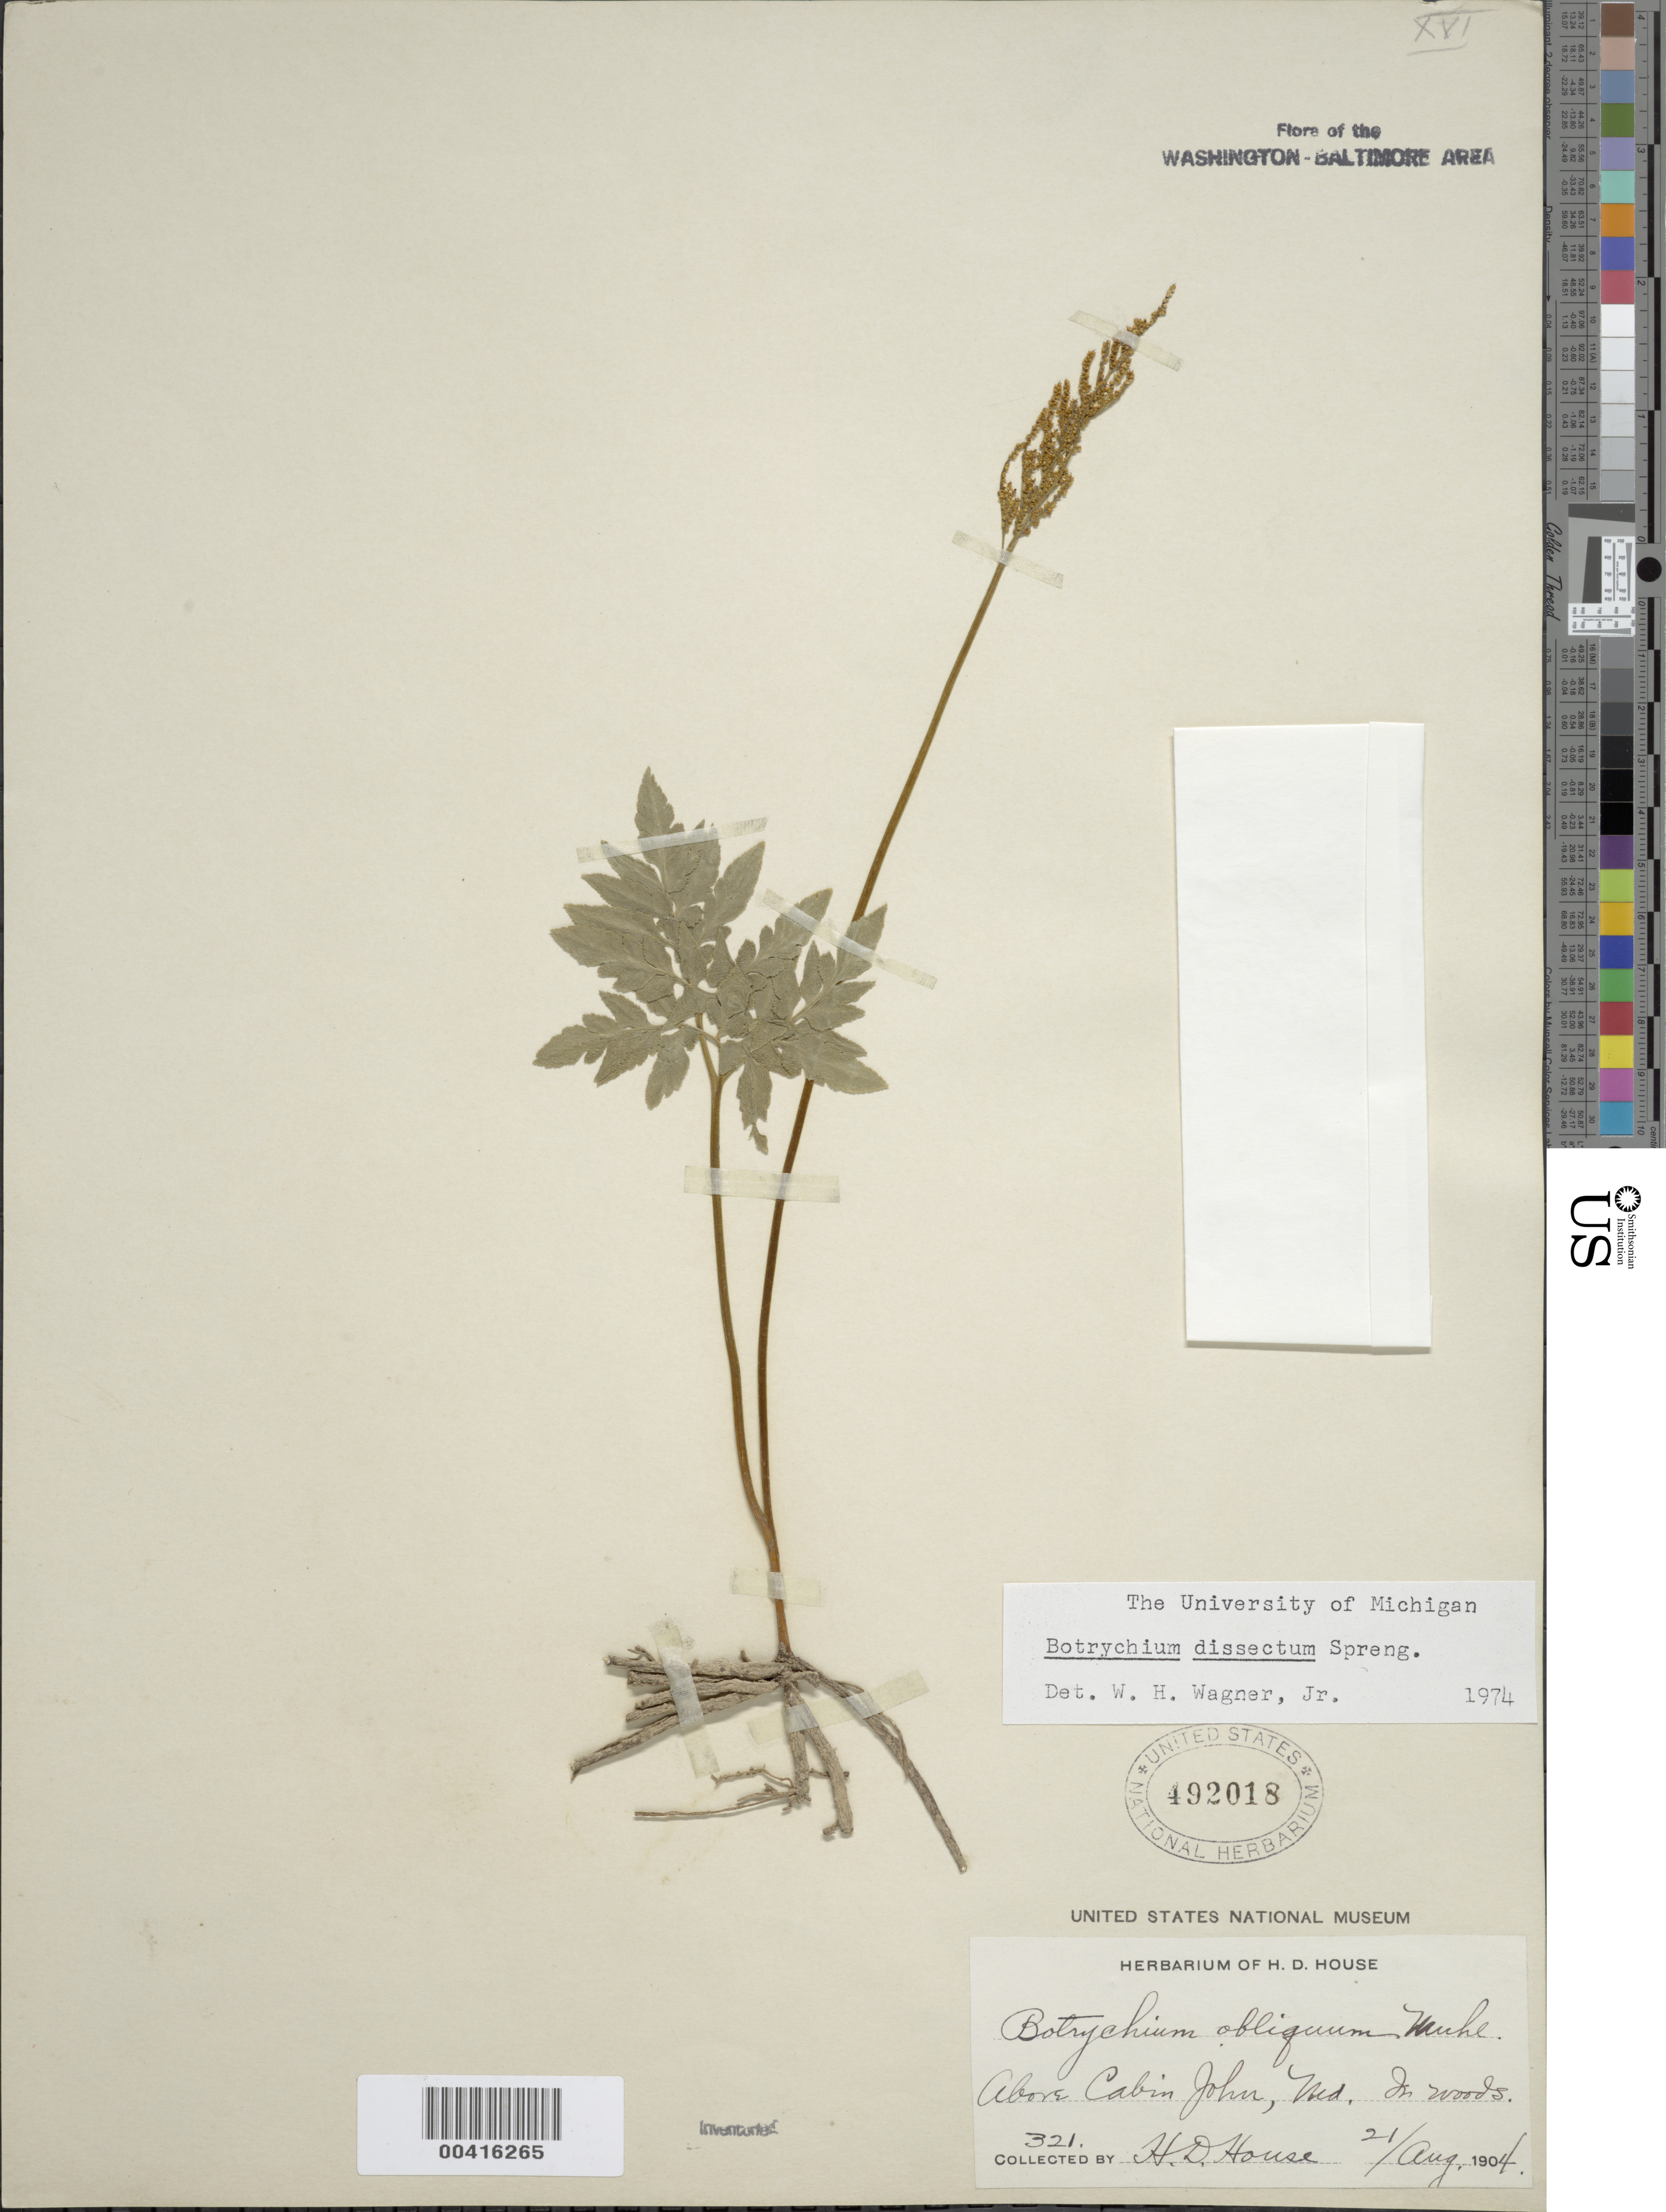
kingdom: Plantae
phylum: Tracheophyta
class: Polypodiopsida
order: Ophioglossales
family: Ophioglossaceae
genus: Botrychium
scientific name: Botrychium dissectum var. obliquum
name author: Clute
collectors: H. D. House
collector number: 321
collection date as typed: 21 Aug 1904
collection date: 1904-08-21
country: United States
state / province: Maryland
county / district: Montgomery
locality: Above Cabin John C. & O. Canal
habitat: In woods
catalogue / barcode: US 492018